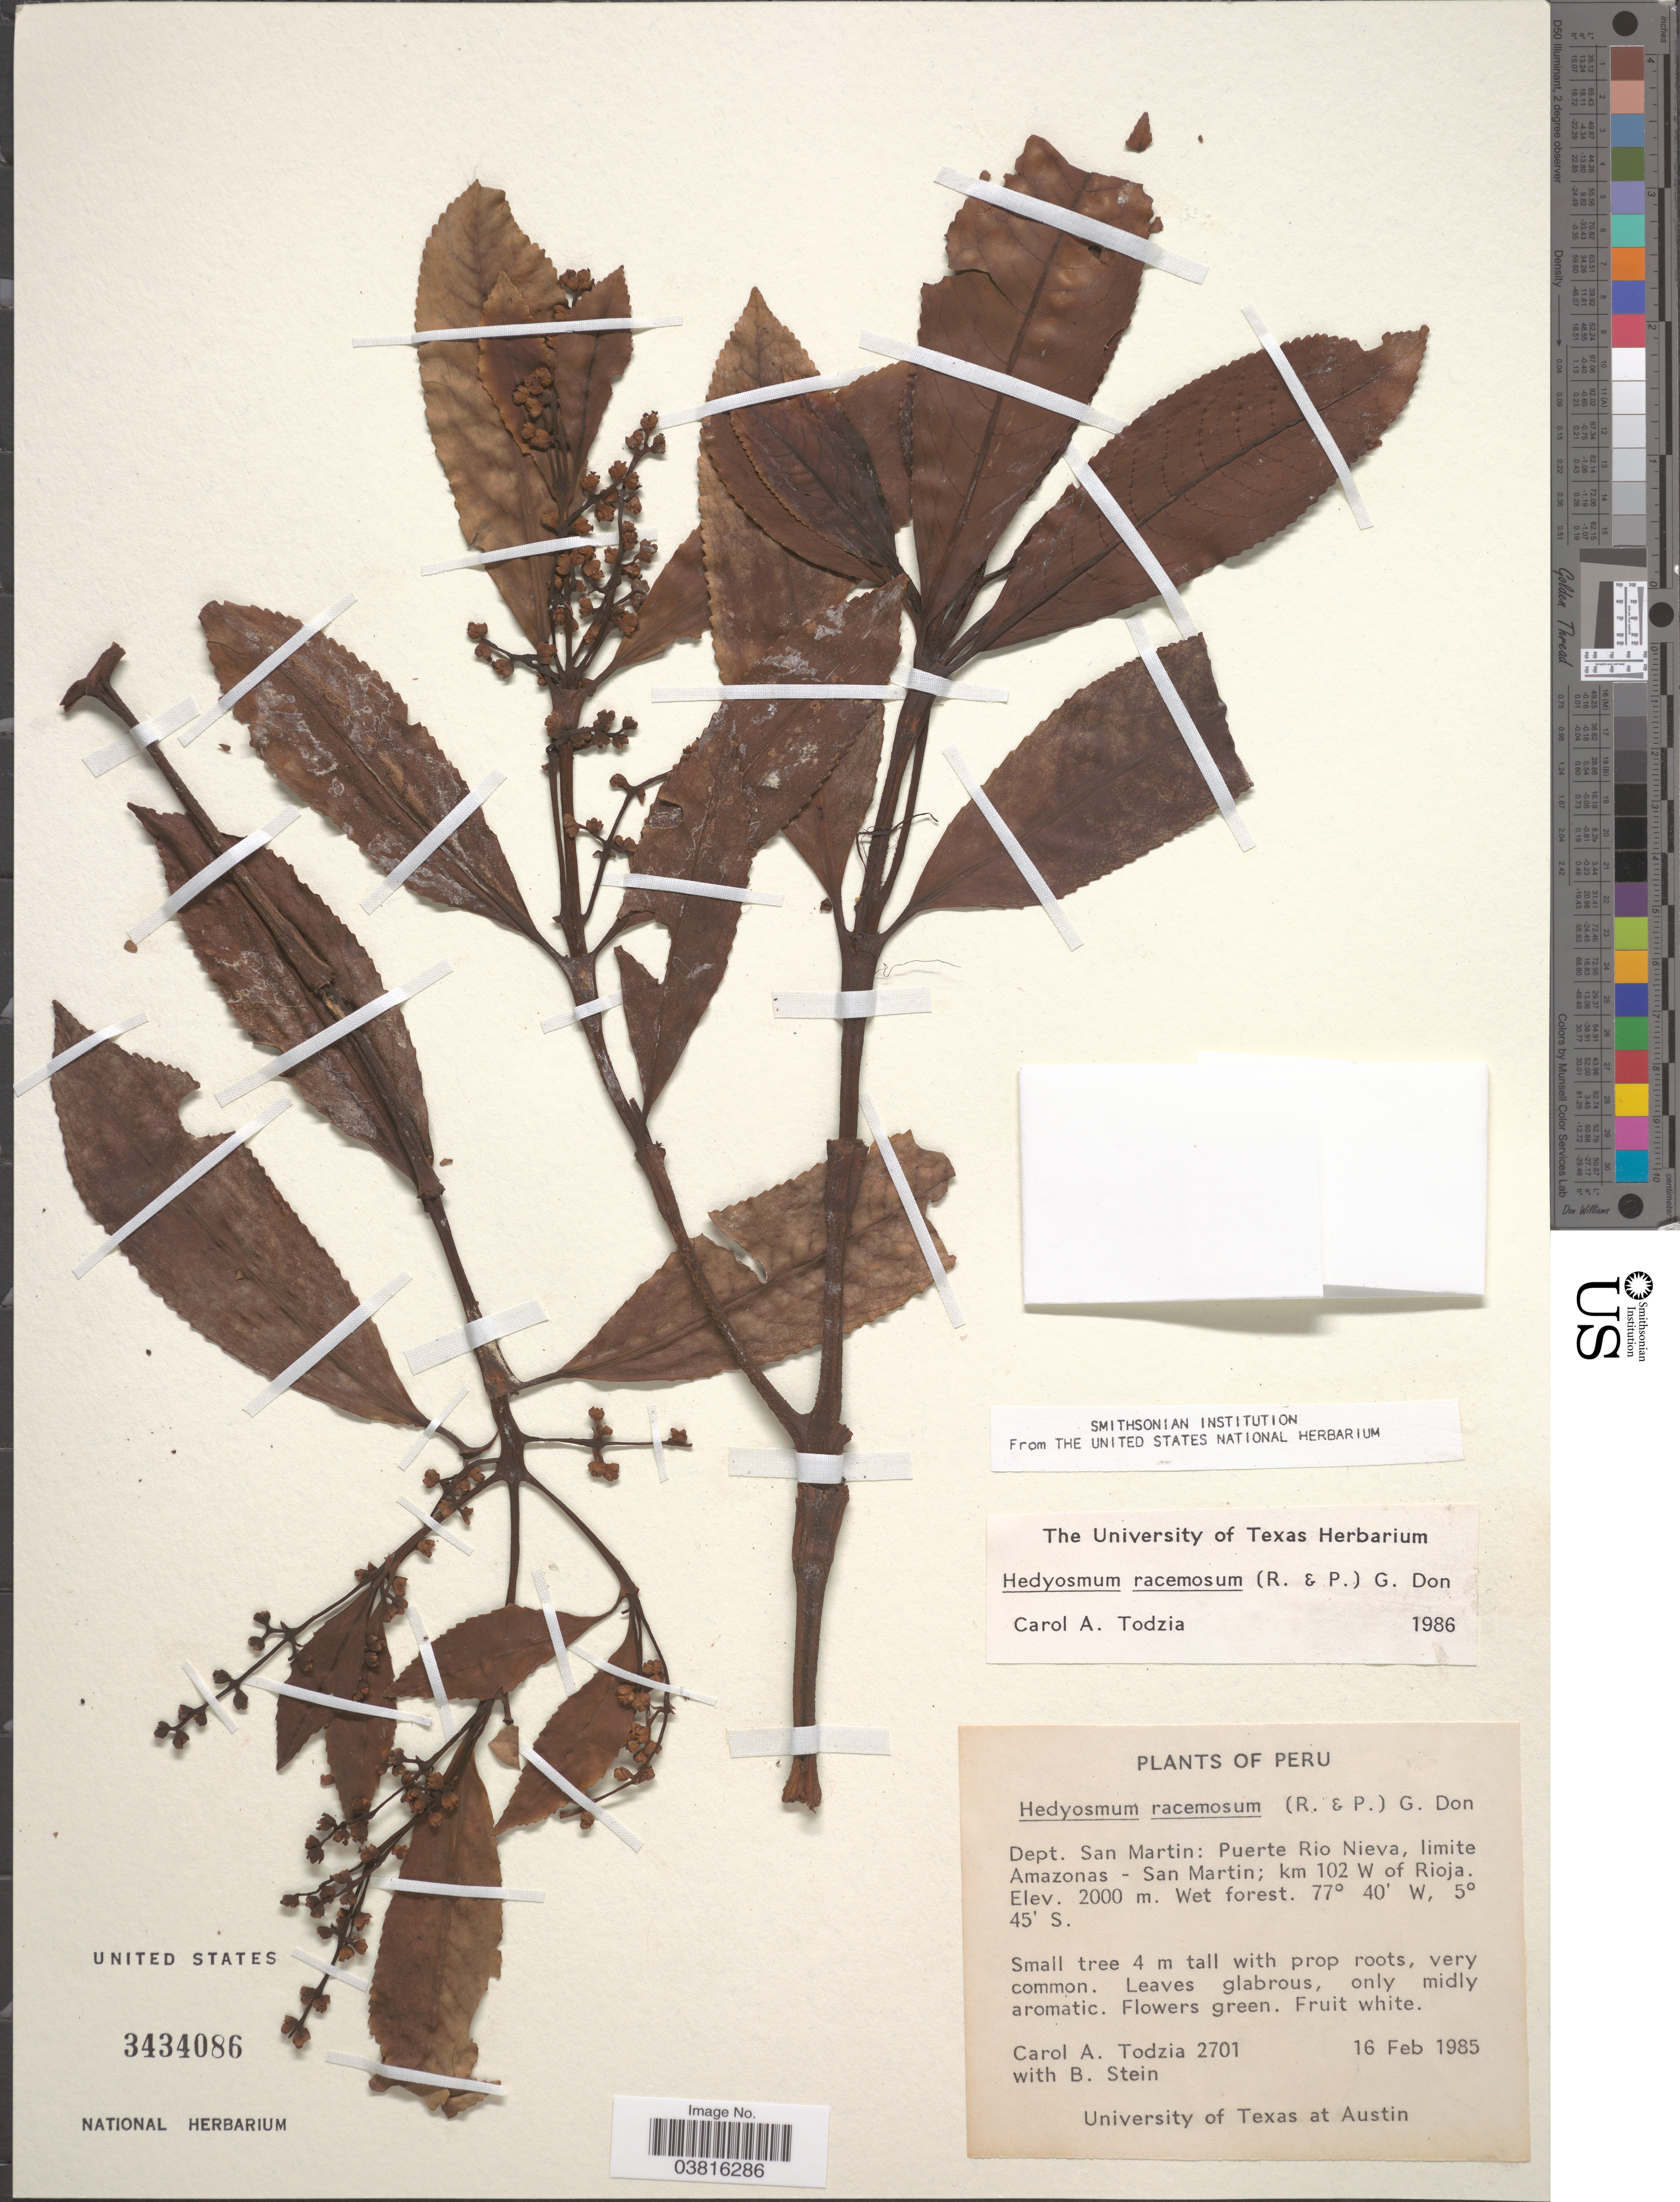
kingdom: Plantae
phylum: Tracheophyta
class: Magnoliopsida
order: Chloranthales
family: Chloranthaceae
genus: Hedyosmum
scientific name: Hedyosmum racemosum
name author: (Ruiz & Pav.) G. Don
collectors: C. A. Todzia & B. Stein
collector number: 2701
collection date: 1985-02-16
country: Peru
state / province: San Martín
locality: Dept. San Martin: Puerte Rio Nieva, limite Amazonas - San Martin; km 102 W of Rioja.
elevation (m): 2000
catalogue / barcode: US 3434086